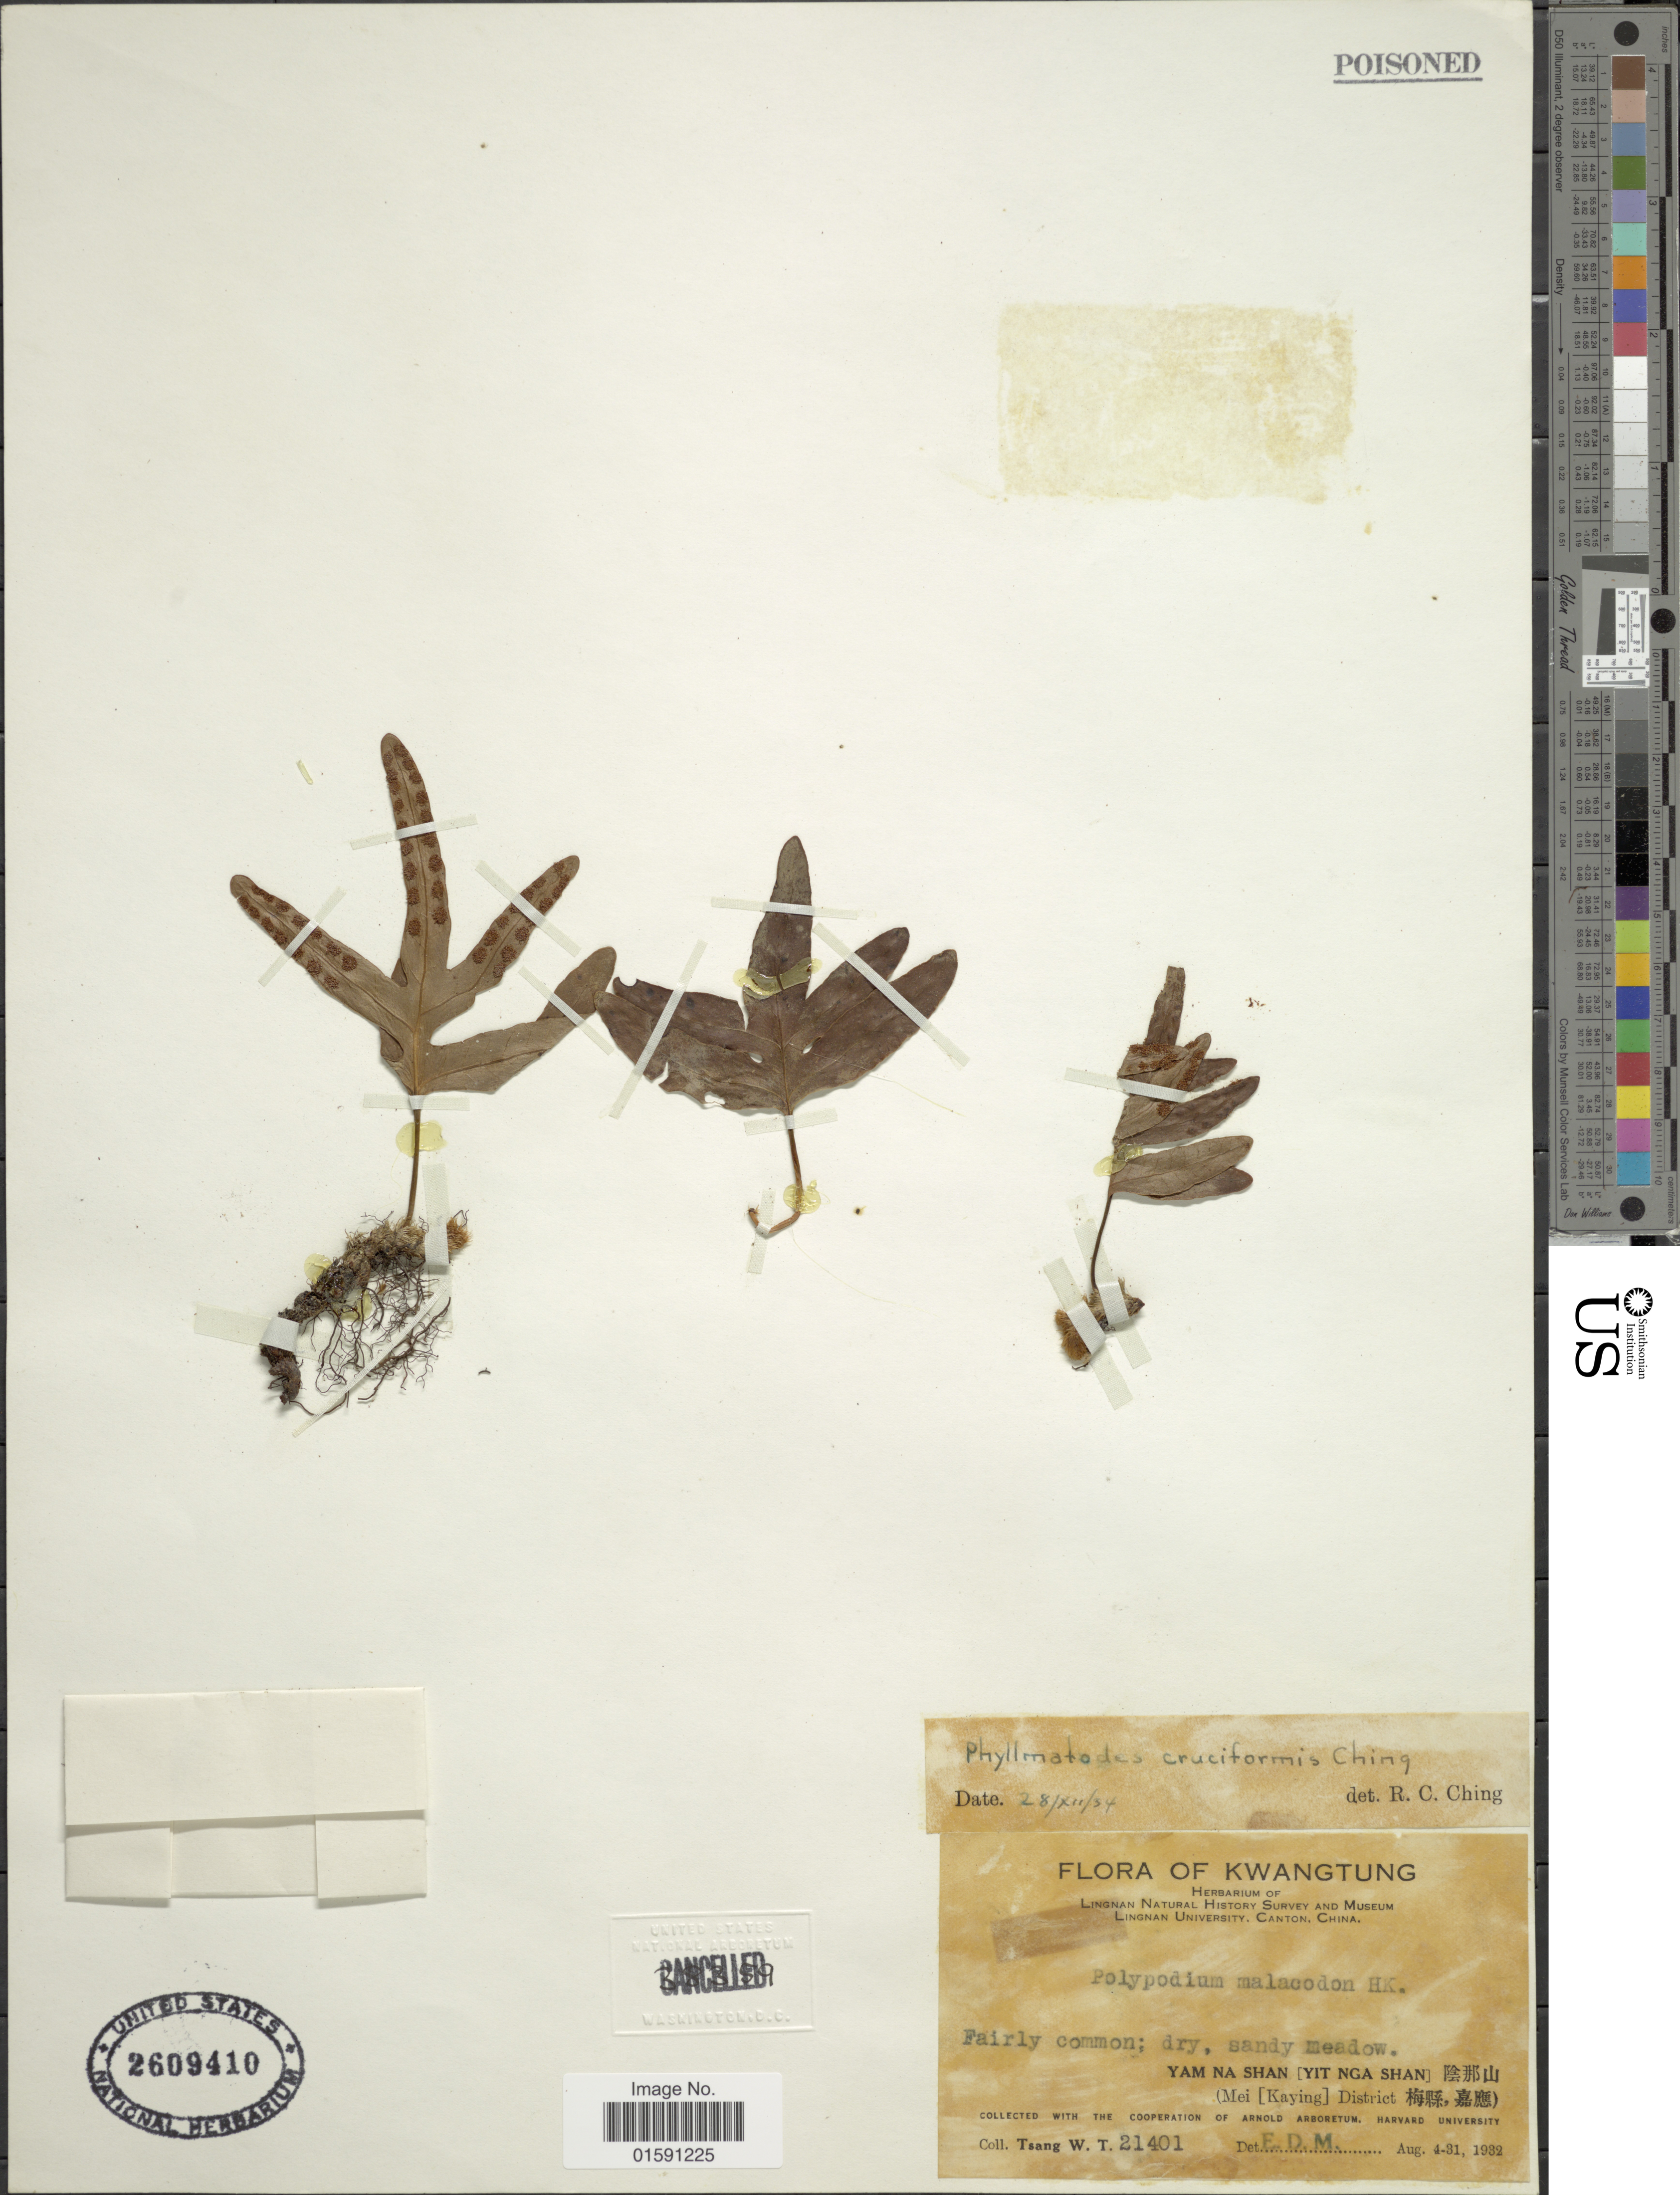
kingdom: Plantae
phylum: Tracheophyta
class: Polypodiopsida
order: Polypodiales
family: Polypodiaceae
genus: Selliguea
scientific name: Selliguea cruciformis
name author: (Ching) Fraser-Jenk.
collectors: W. T. Tsang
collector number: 21401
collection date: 1932-08-04/1932-08-31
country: China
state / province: Guangdong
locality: Kwangtung. Yam na Shan (Yit Nga Shan), Mei [Kaying] District)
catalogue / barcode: US 2609410